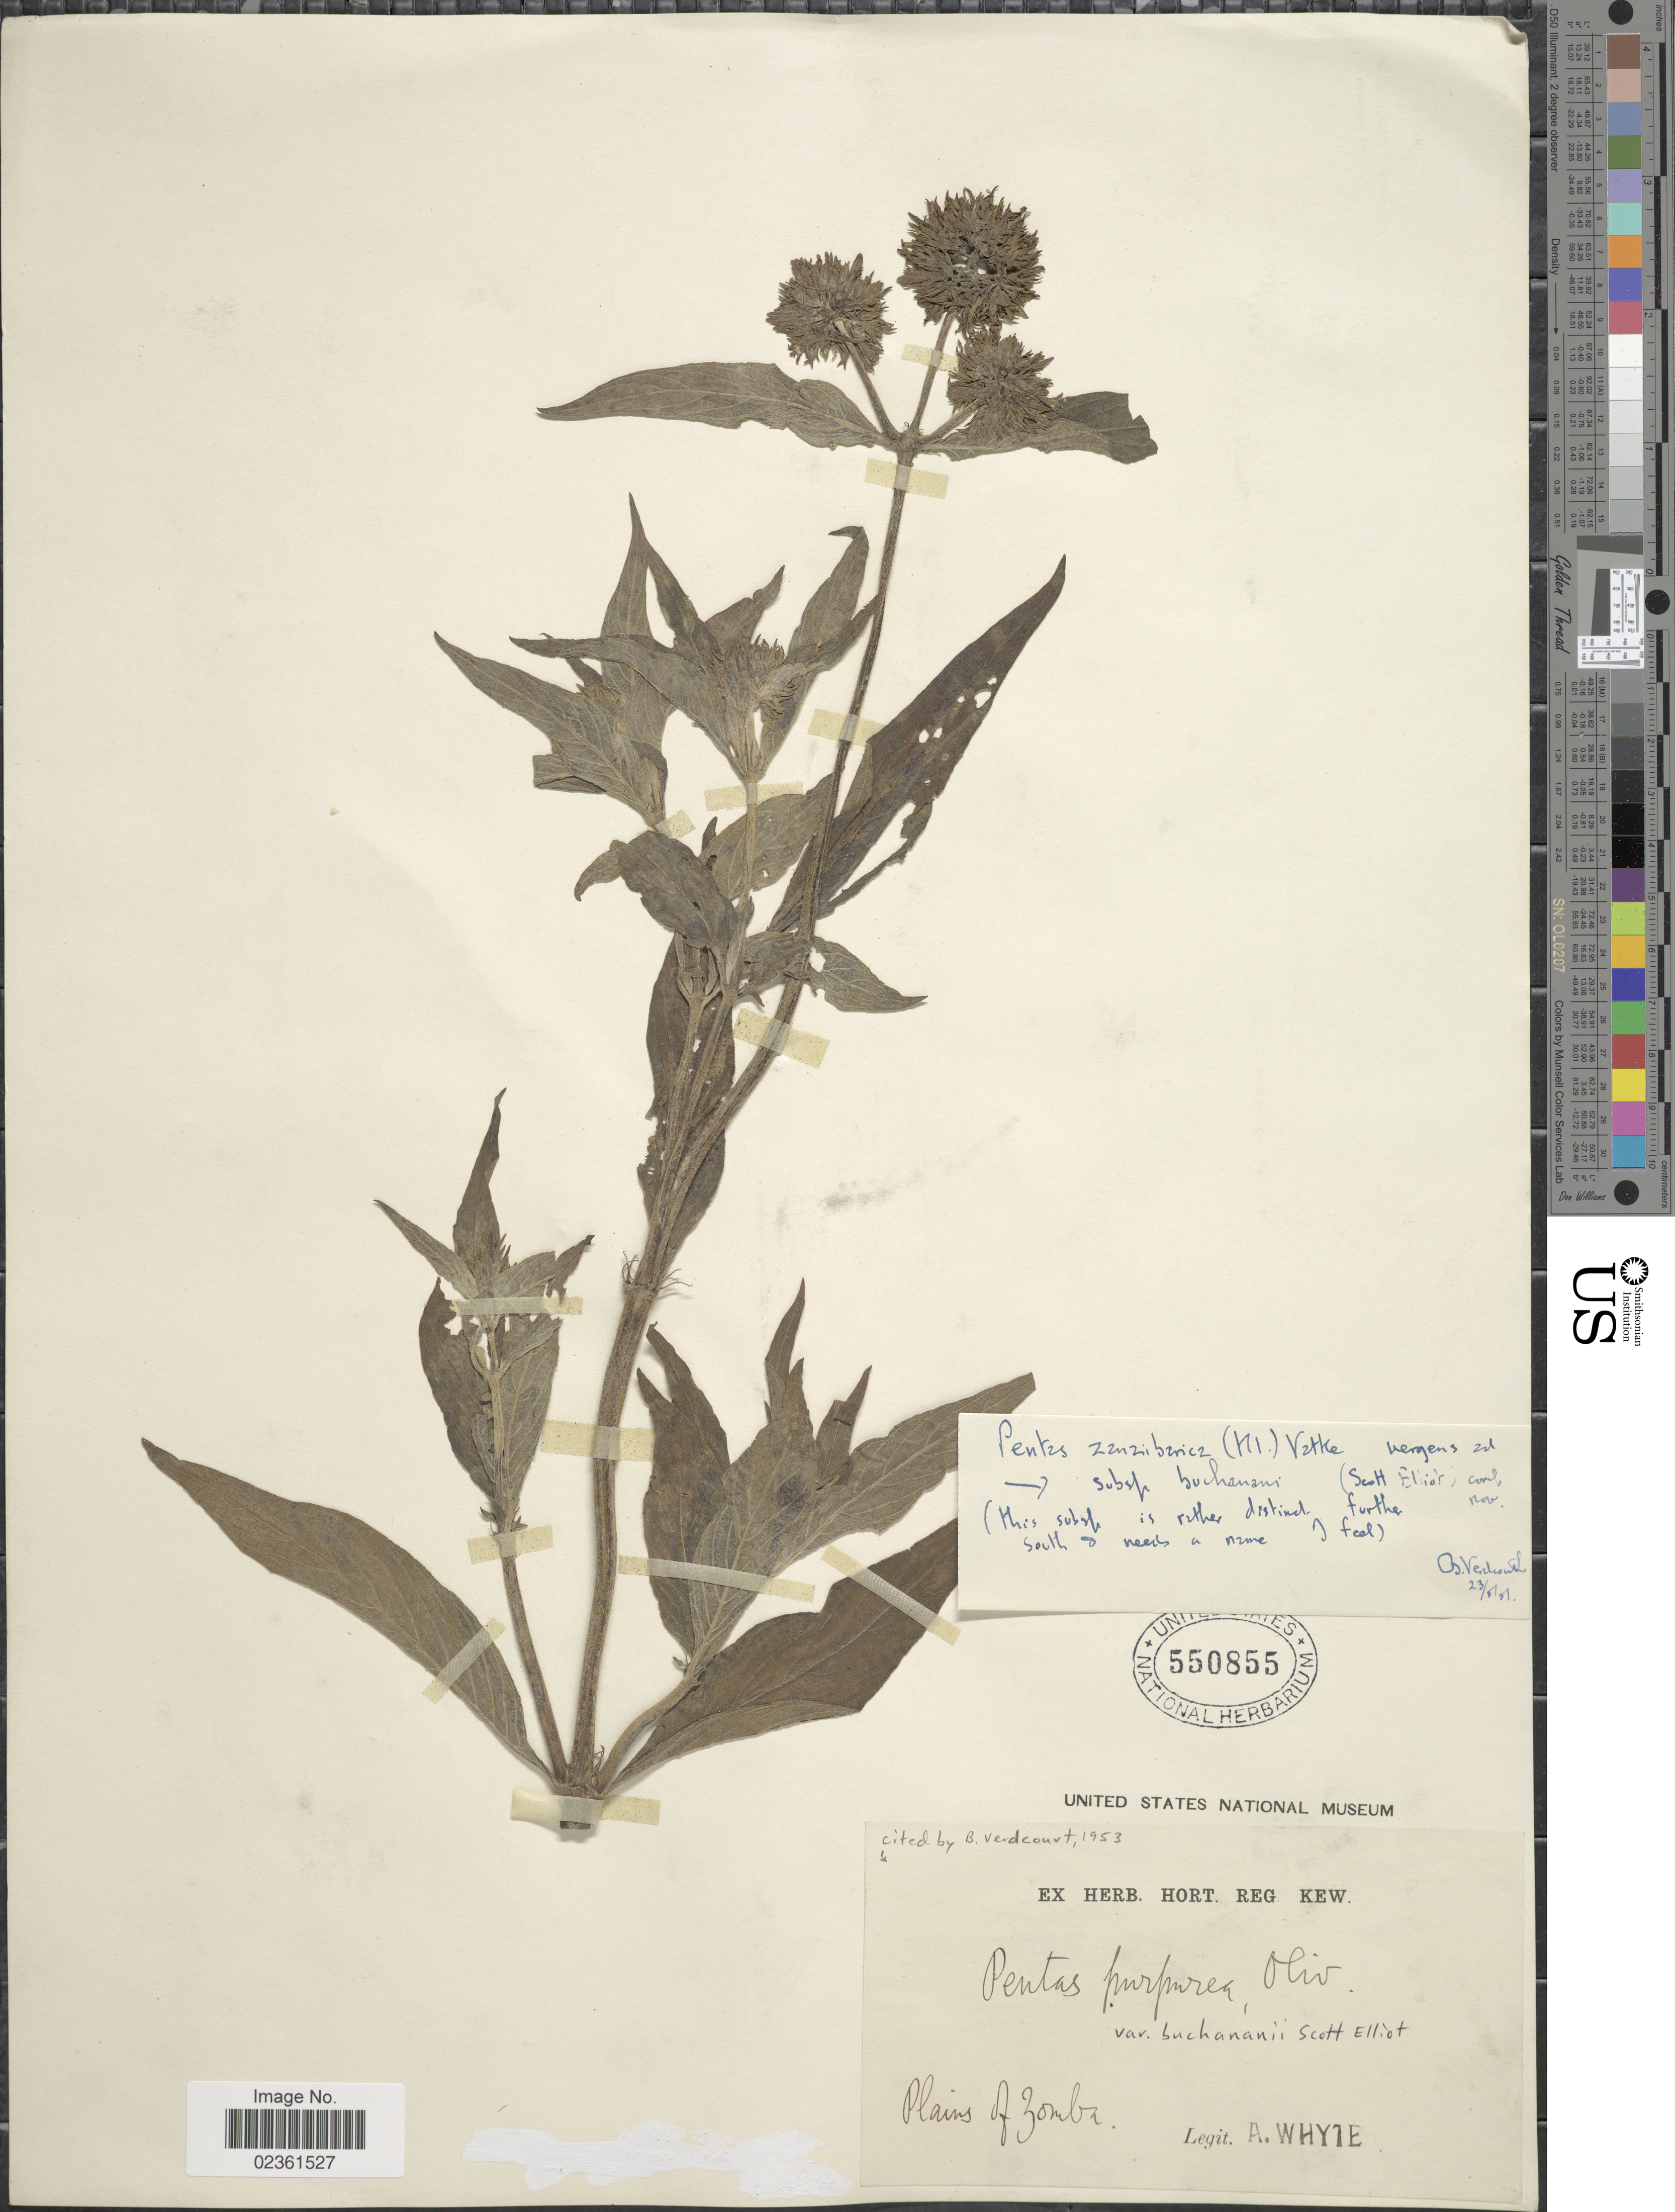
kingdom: Plantae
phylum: Tracheophyta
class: Magnoliopsida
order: Gentianales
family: Rubiaceae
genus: Pentas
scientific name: Pentas purpurea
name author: Oliv.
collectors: A. Whyte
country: Malawi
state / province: Southern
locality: Plains of Zomba.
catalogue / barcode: US 550855